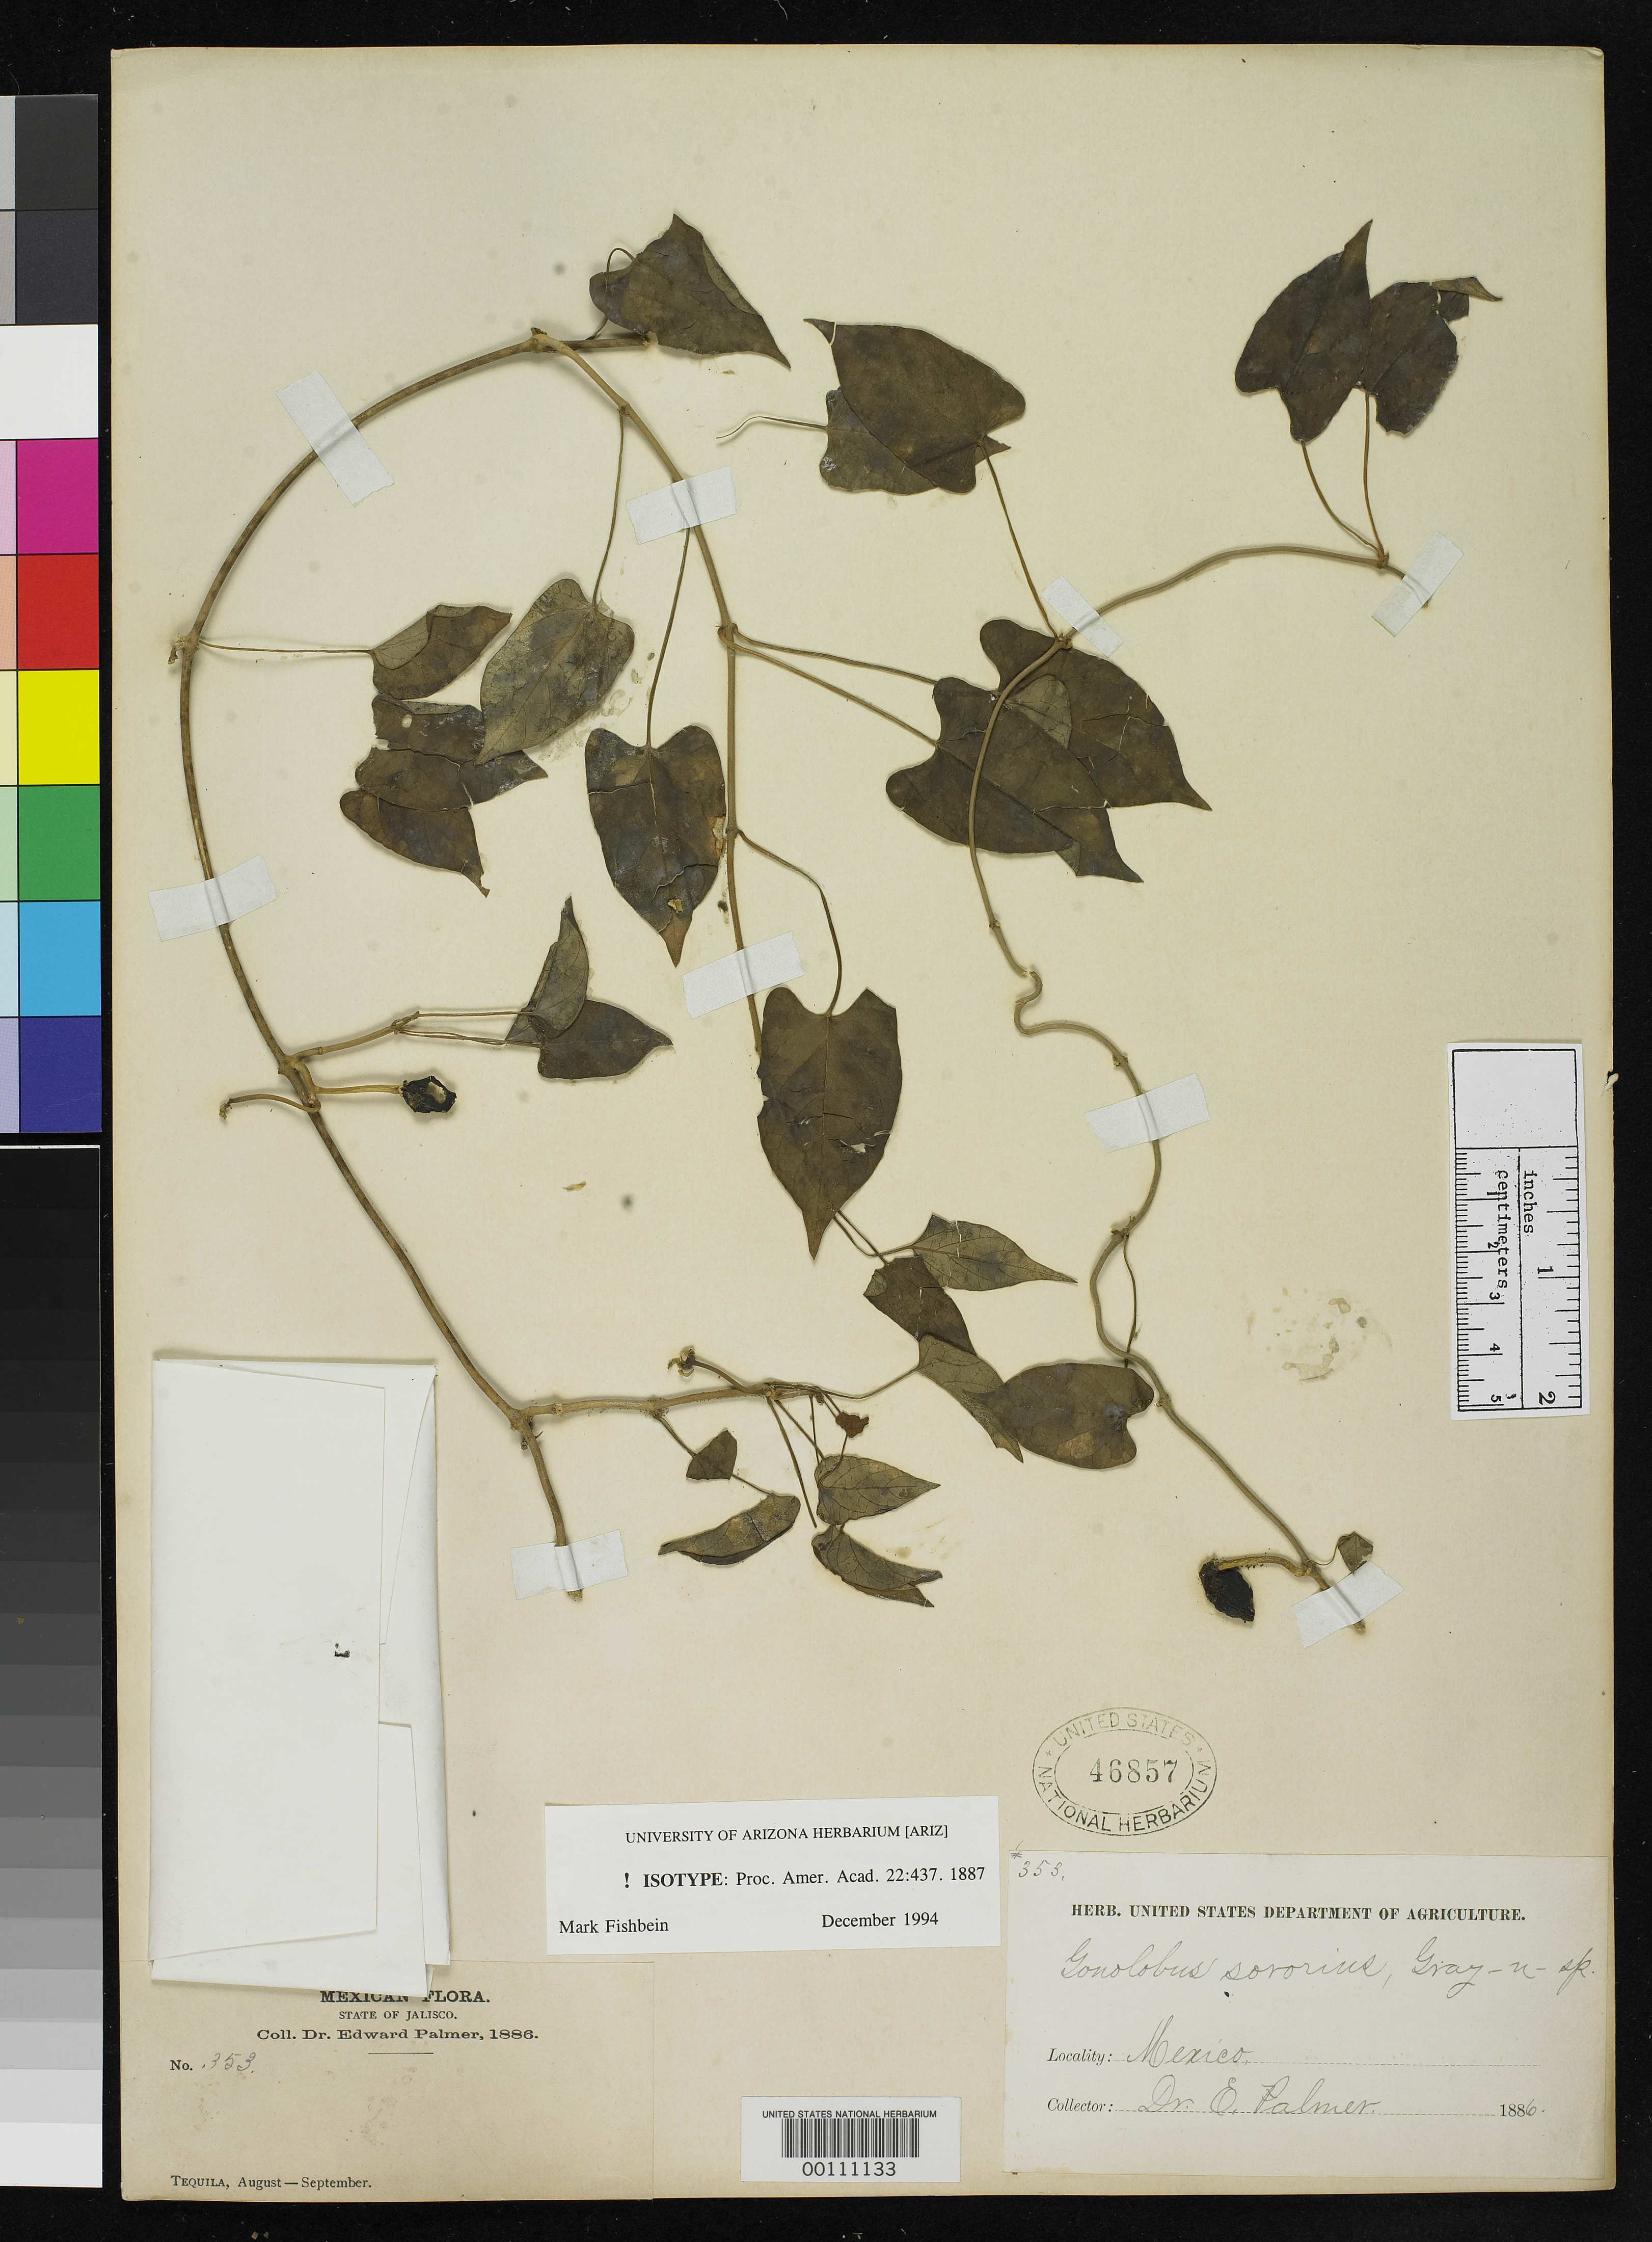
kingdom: Plantae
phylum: Tracheophyta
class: Magnoliopsida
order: Gentianales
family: Apocynaceae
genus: Gonolobus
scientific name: Gonolobus sororius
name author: A. Gray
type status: Isotype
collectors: E. Palmer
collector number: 353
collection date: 1886-08/1886-09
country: Mexico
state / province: Jalisco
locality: Tequila.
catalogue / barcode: US 46857